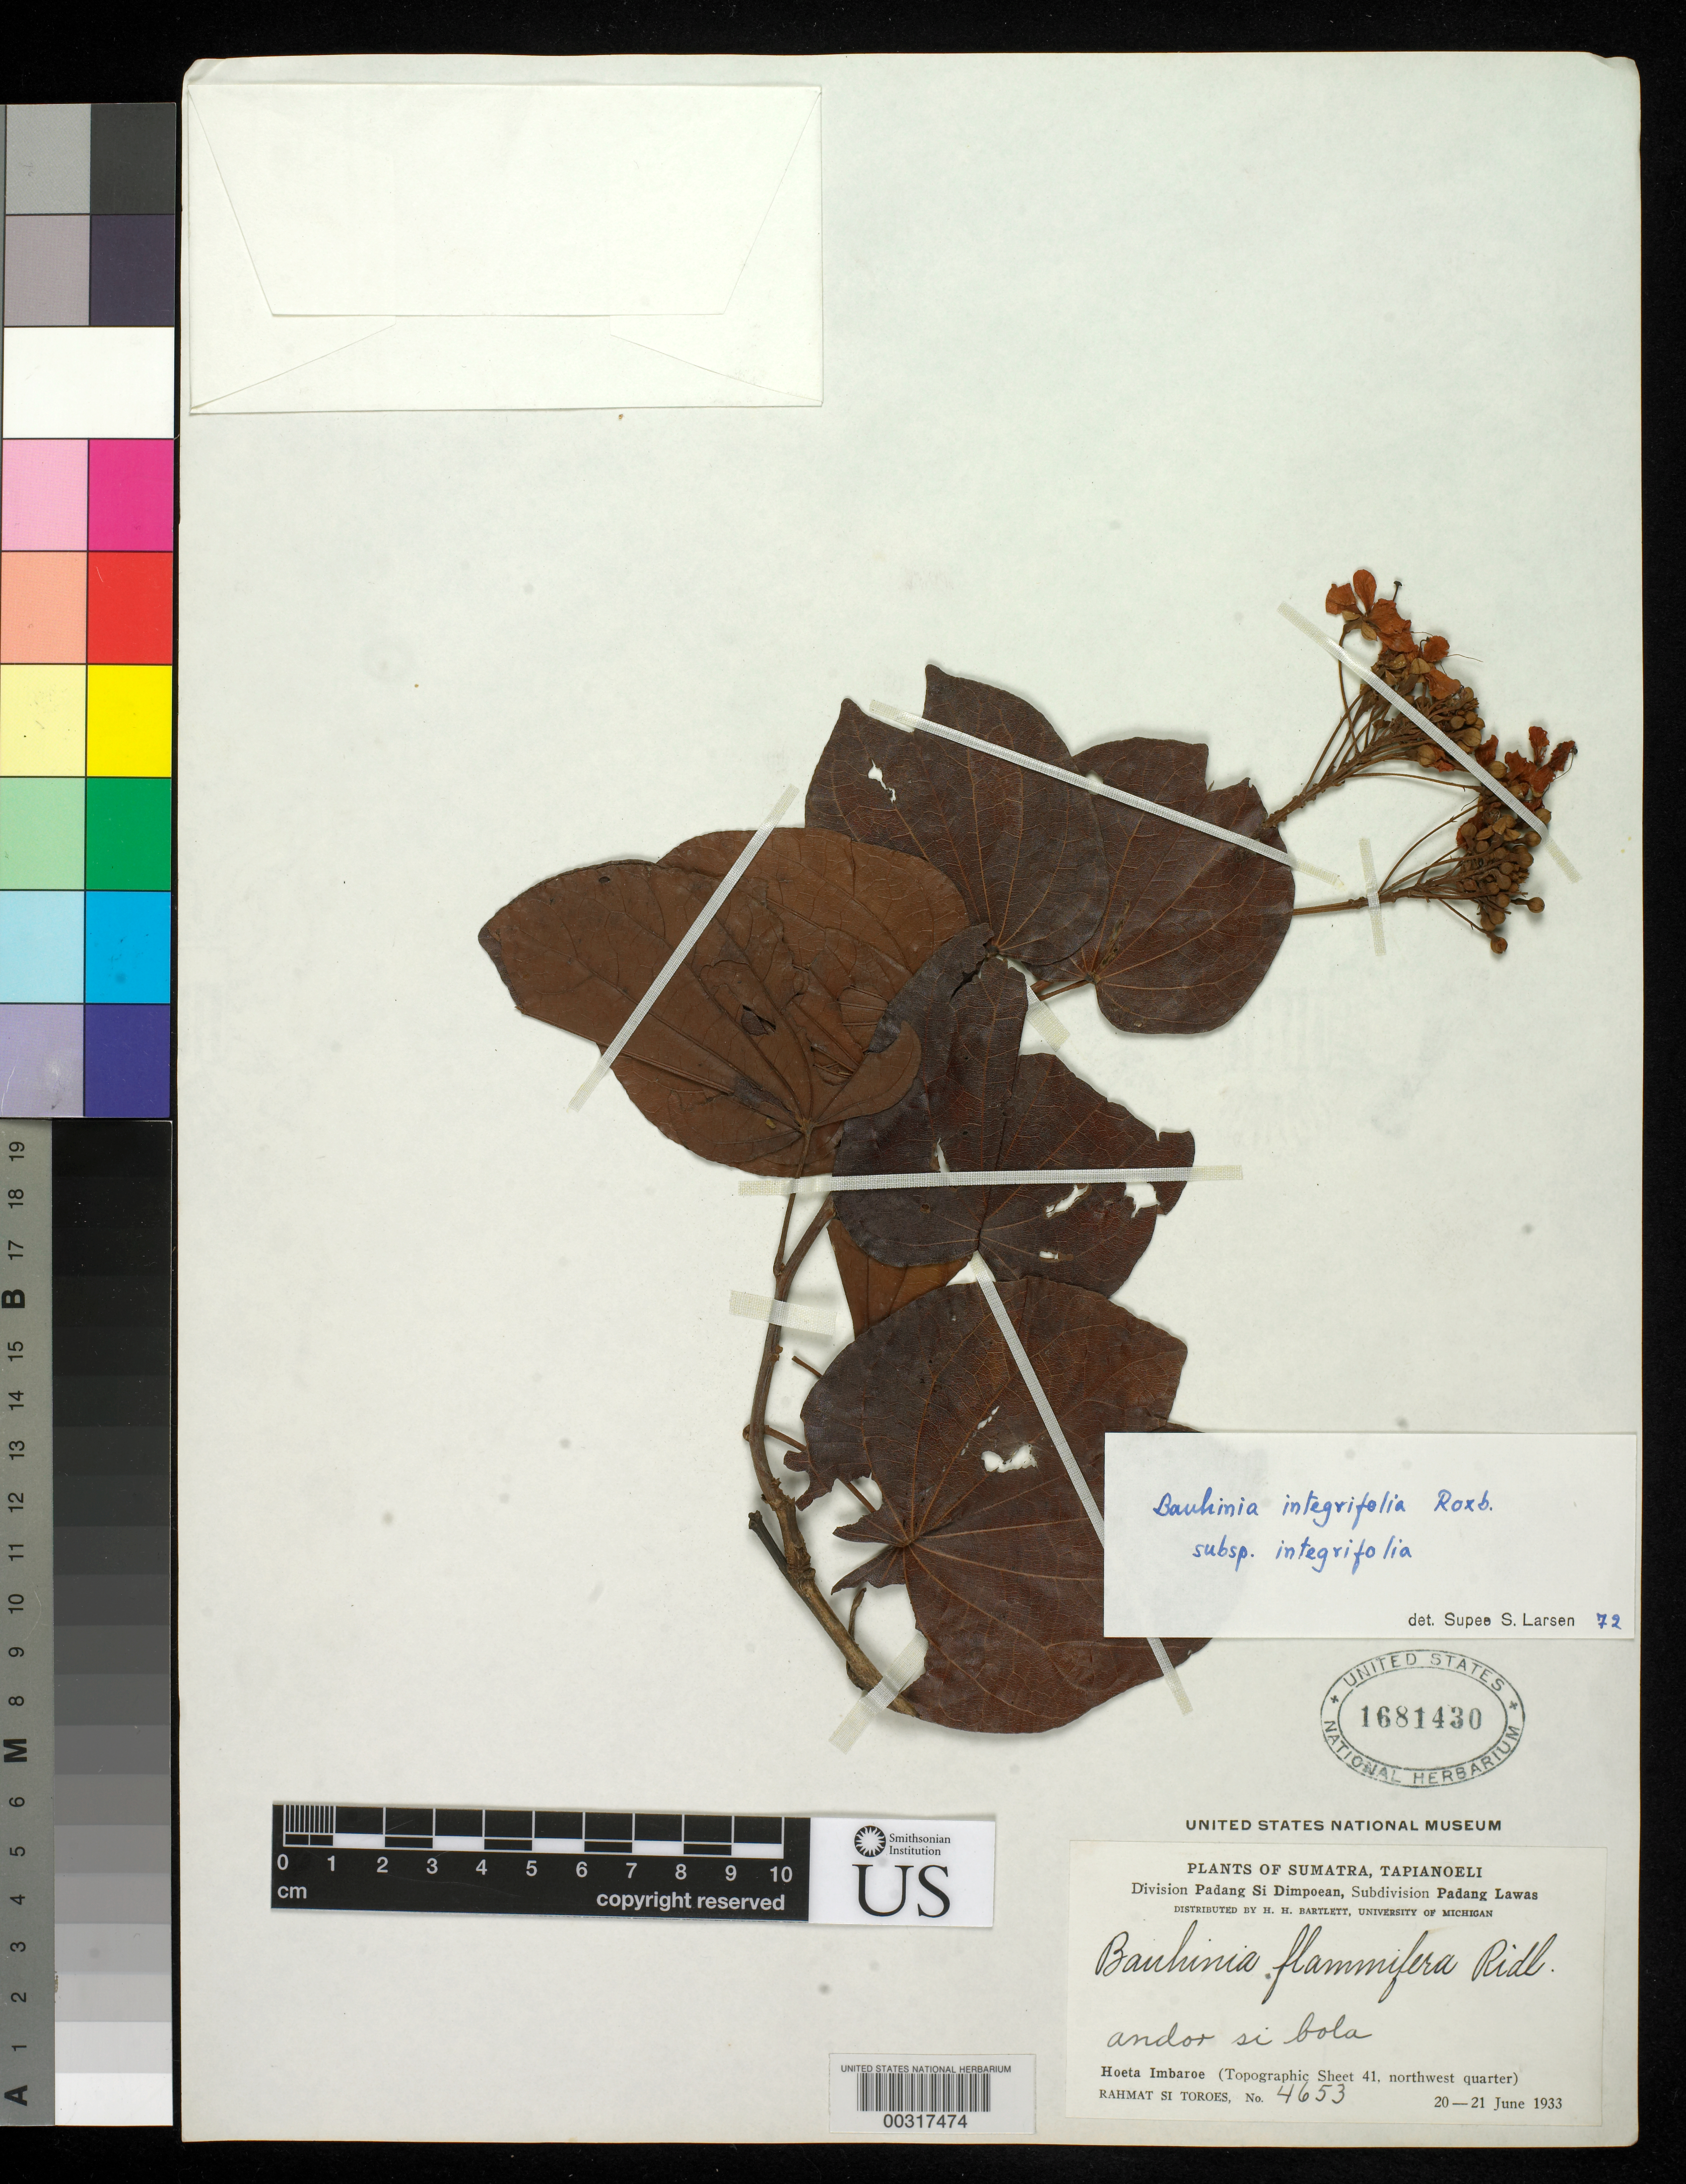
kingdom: Plantae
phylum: Tracheophyta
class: Magnoliopsida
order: Fabales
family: Fabaceae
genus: Phanera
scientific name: Phanera integrifolia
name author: (Roxb.) Benth.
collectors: Rahmat Si Boeea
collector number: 4653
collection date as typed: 20 Jun 1933 to 21 Jun 1933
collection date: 1933-06-20/1933-06-21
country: Indonesia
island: Sumatra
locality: Andor si bola; hoeta imbaroe; division pandang si dimpoean, subdivision pandang lawas; tapianoeli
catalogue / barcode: US 1681430